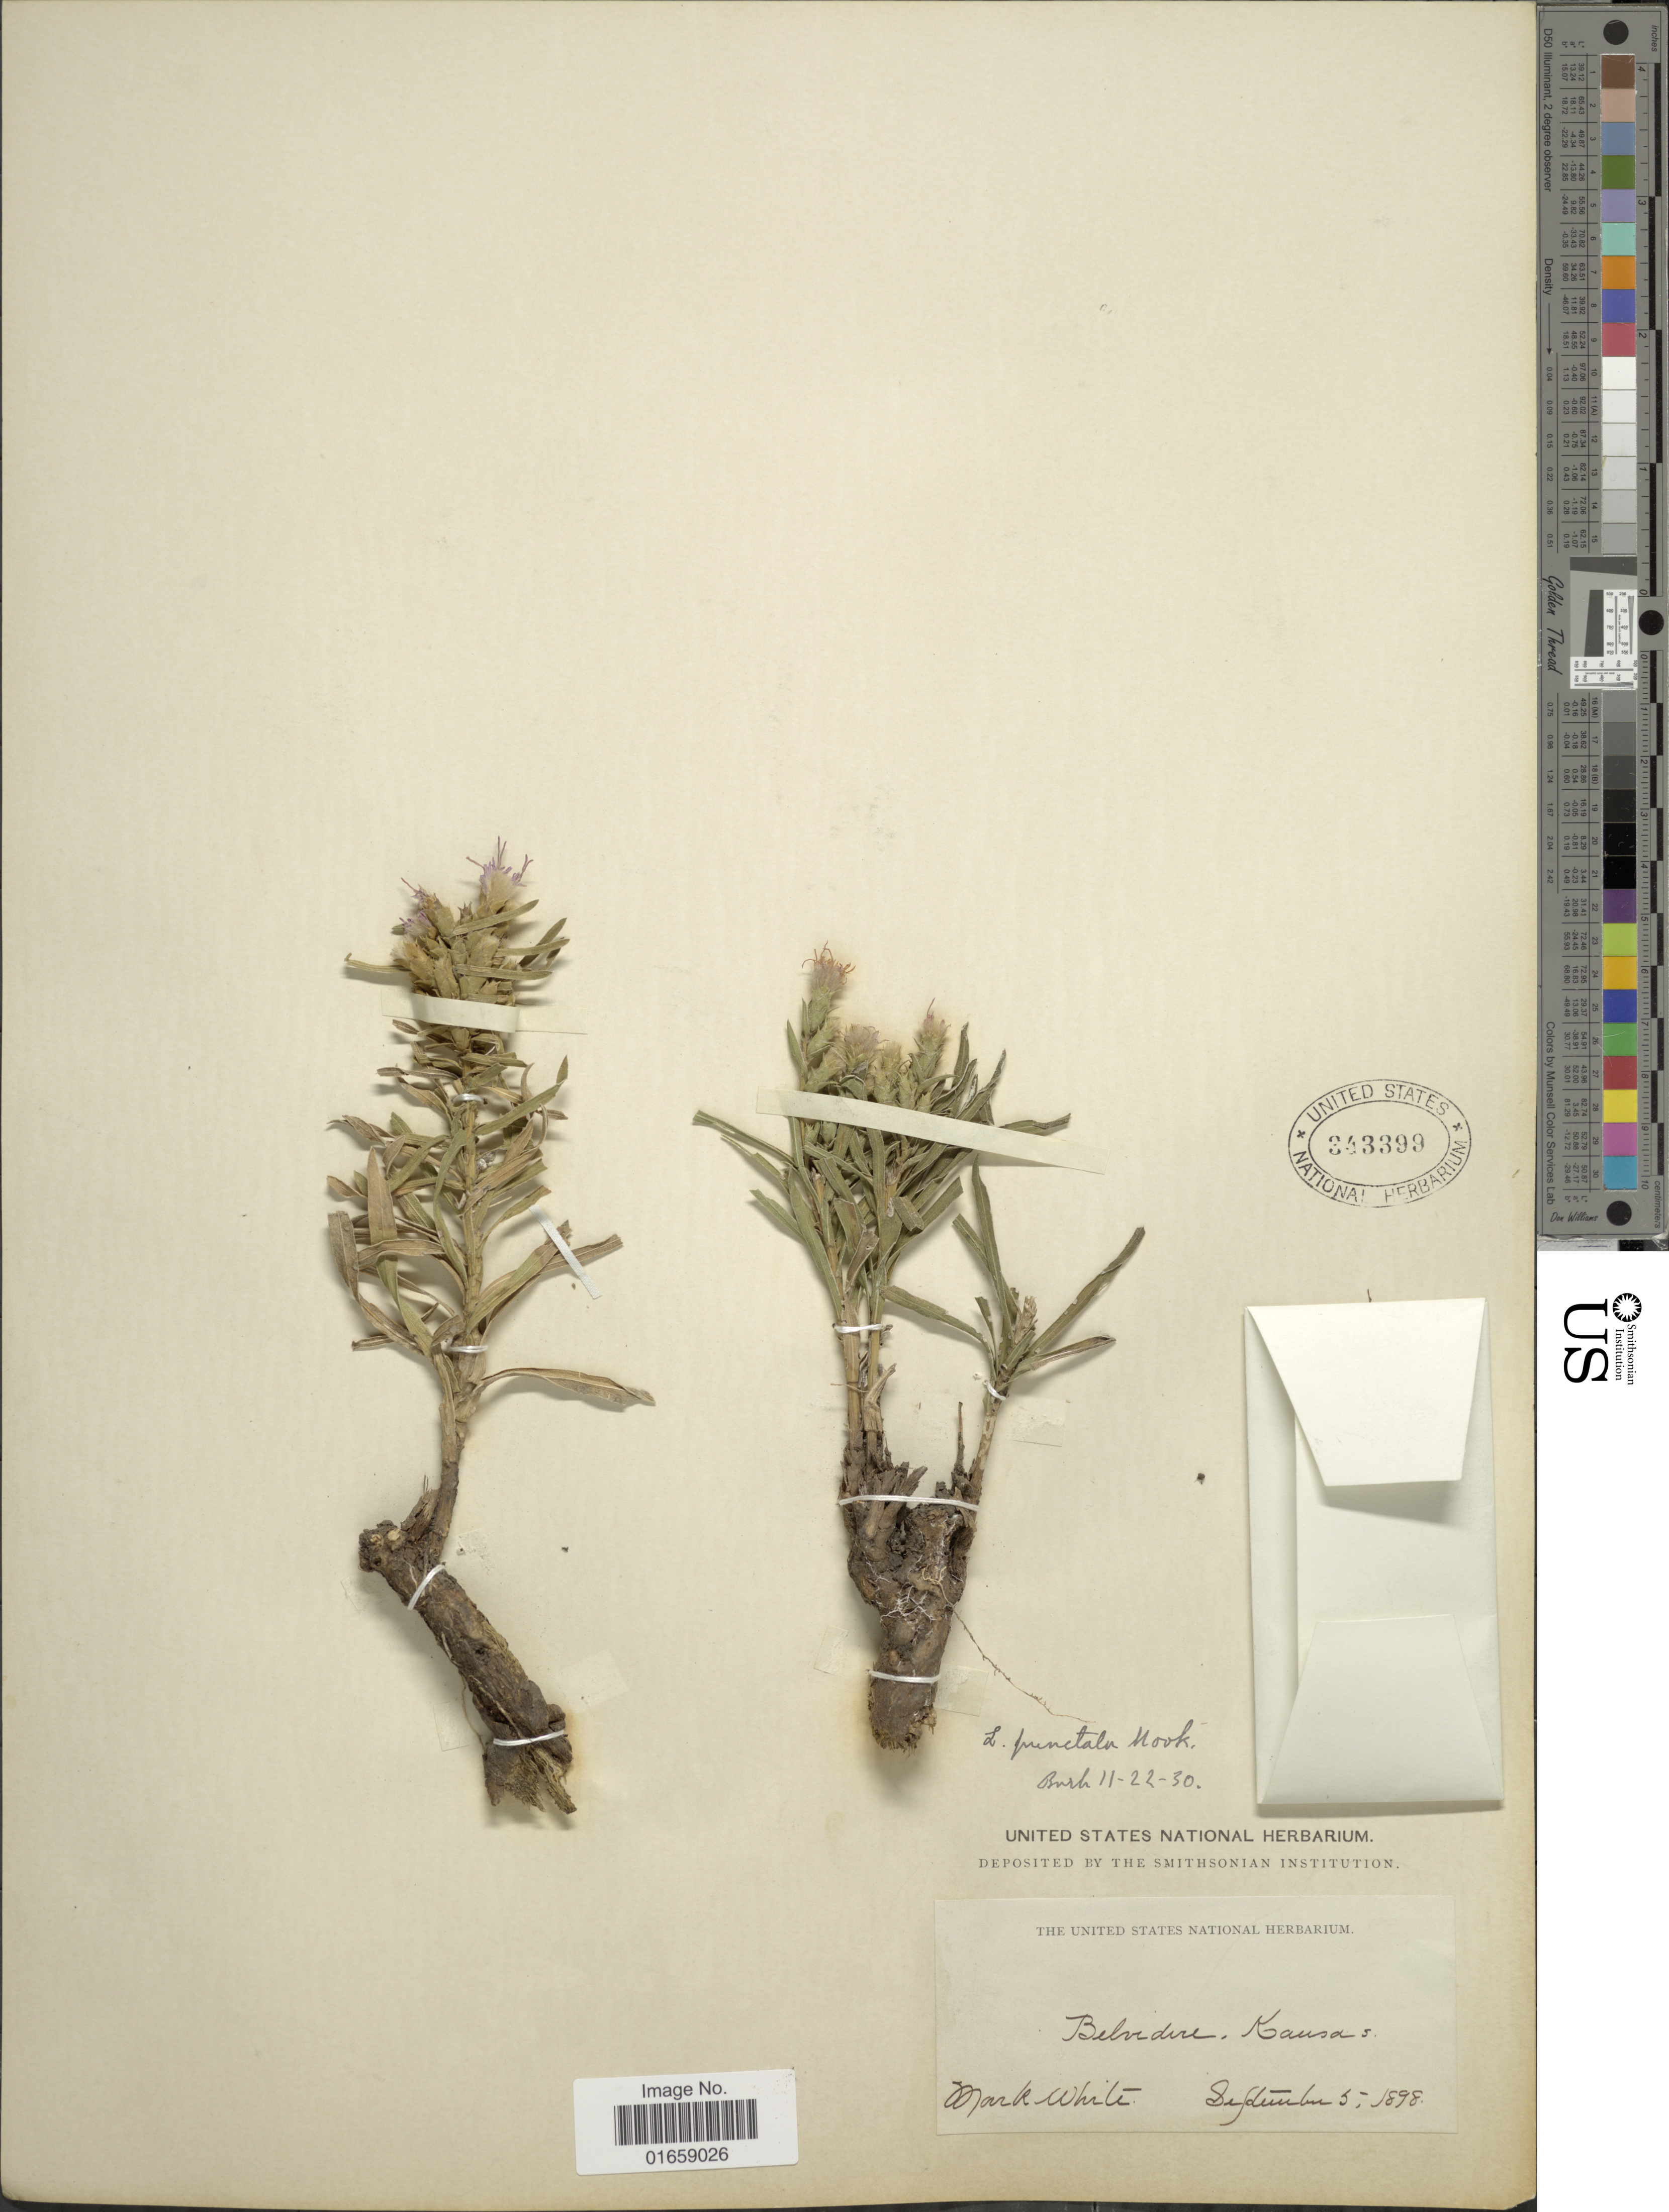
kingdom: Plantae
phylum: Tracheophyta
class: Magnoliopsida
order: Asterales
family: Asteraceae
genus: Liatris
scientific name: Liatris punctata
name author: Hook.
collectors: M. White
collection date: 1898-09-05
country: United States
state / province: Kansas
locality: Belvedere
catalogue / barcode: US 343399